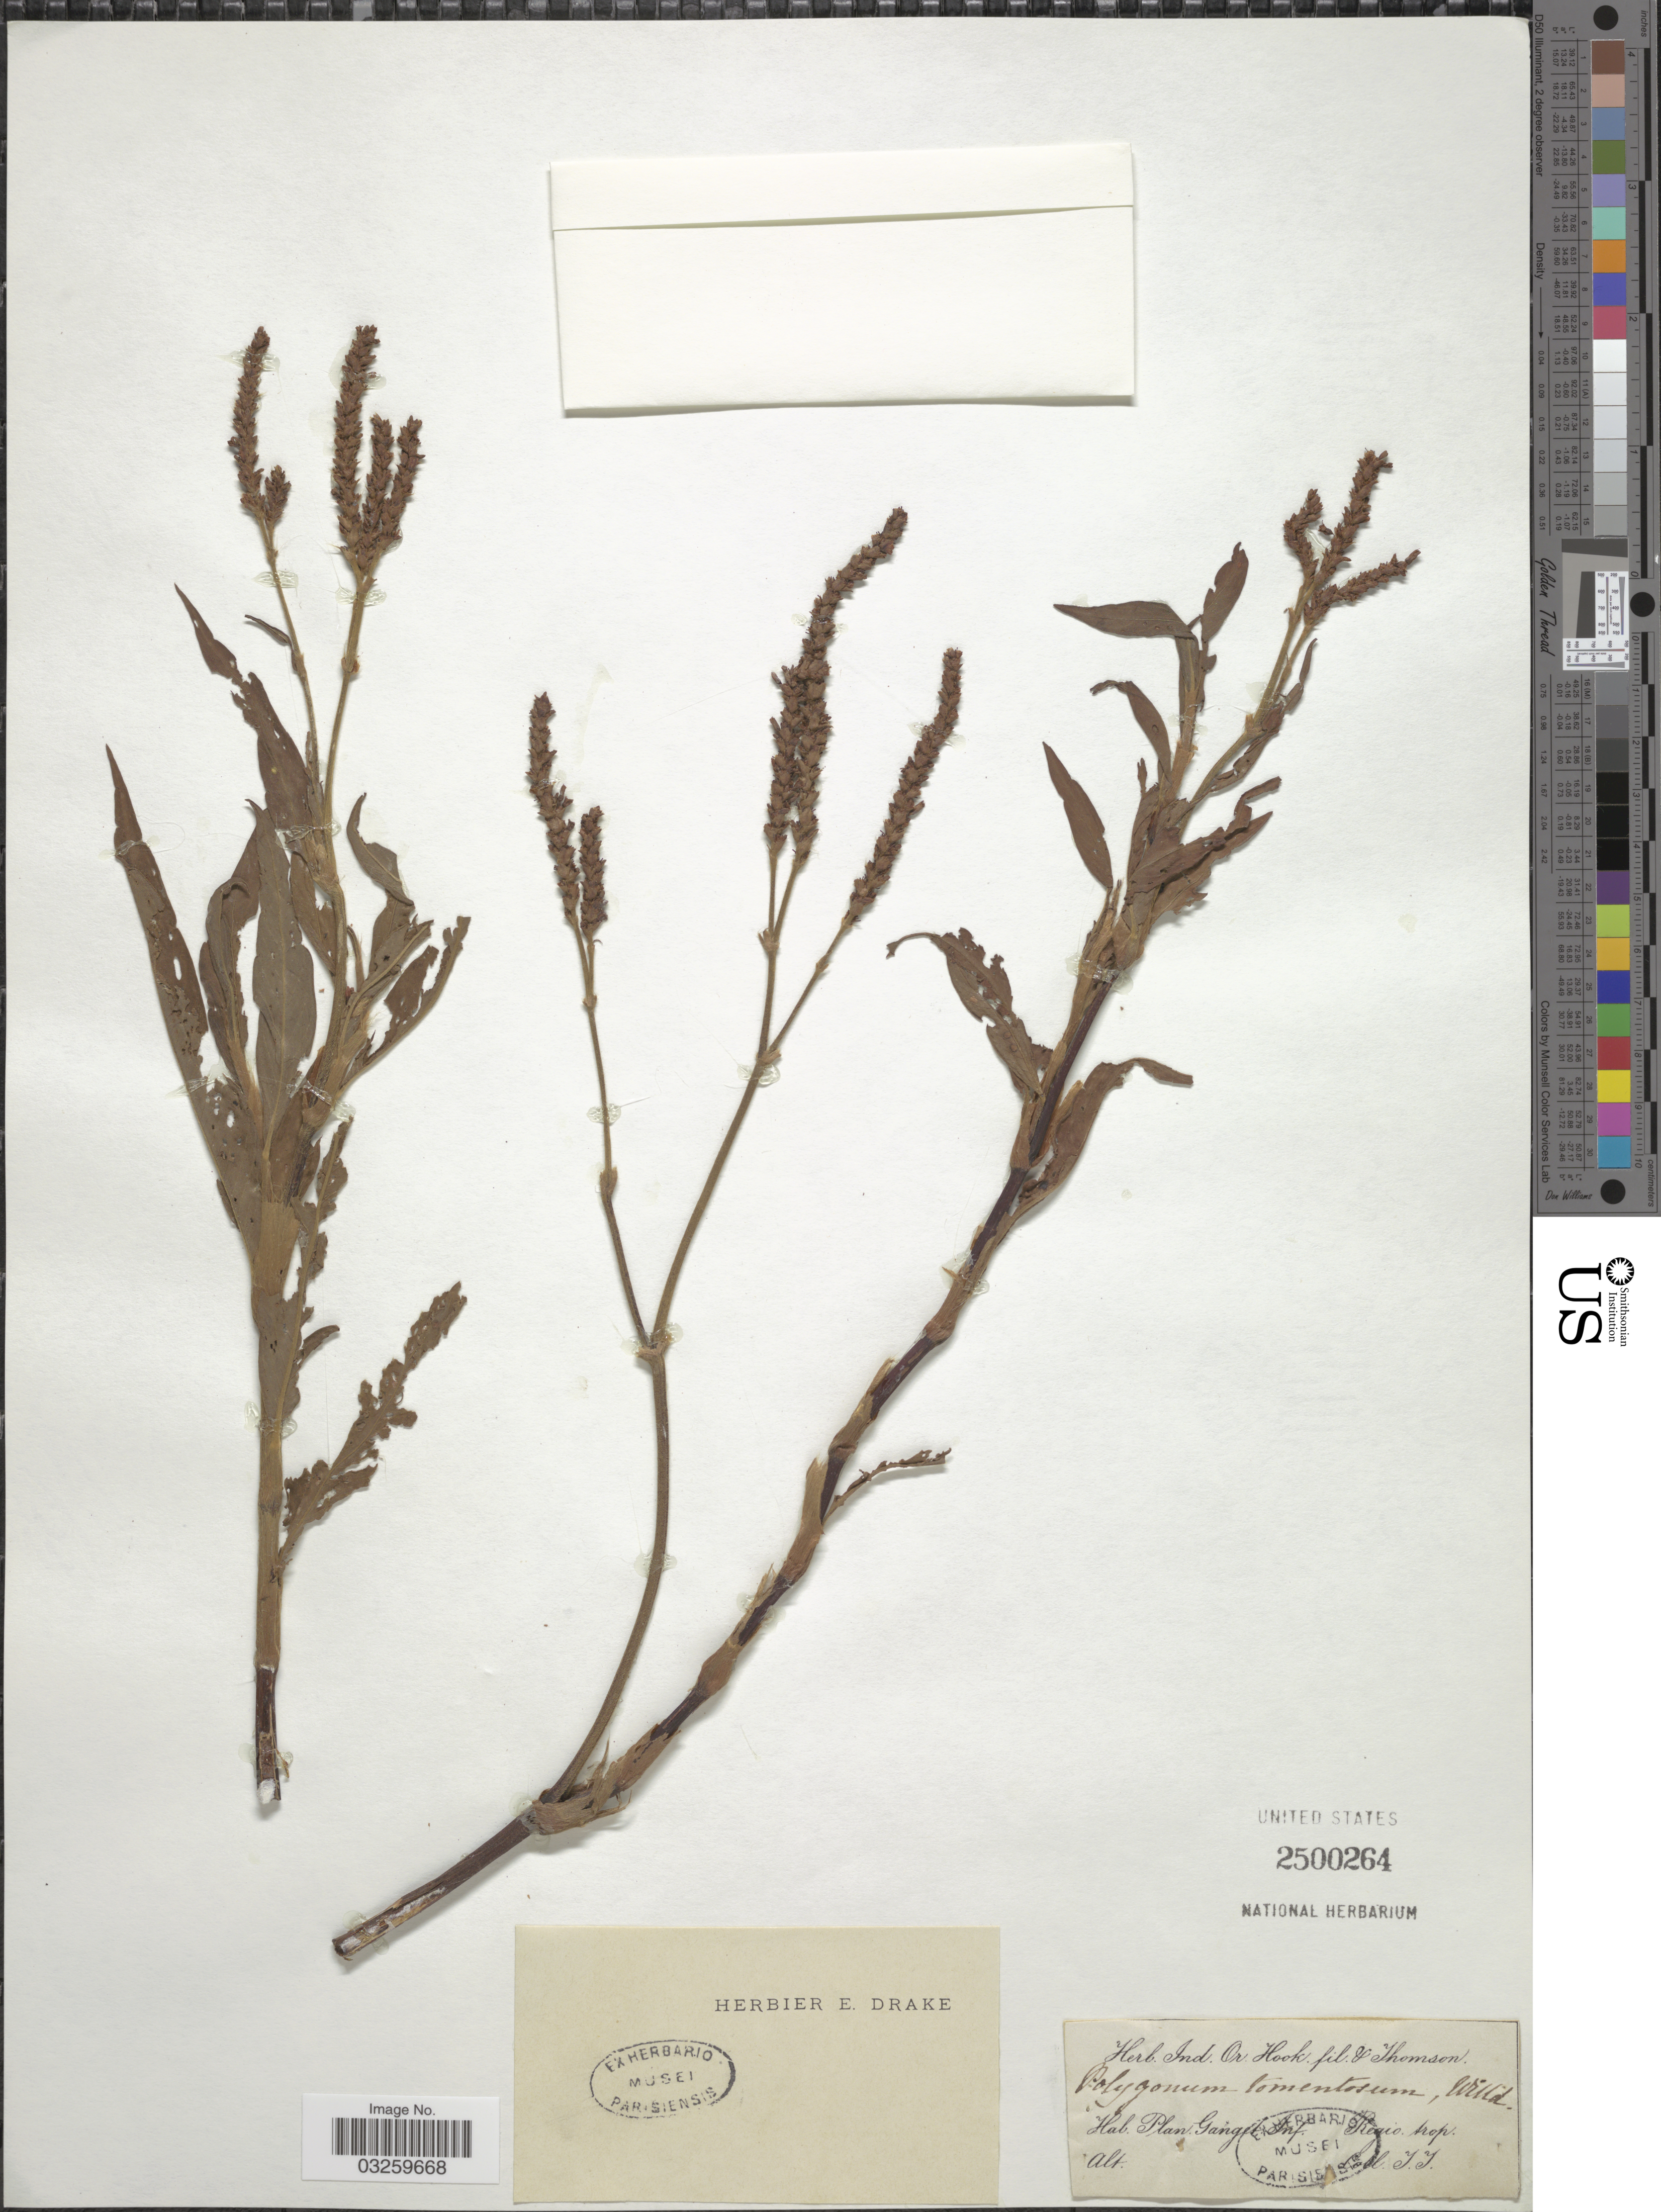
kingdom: Plantae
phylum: Tracheophyta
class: Magnoliopsida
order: Caryophyllales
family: Polygonaceae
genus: Polygonum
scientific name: Polygonum tomentosum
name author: Willd.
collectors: T. Thomson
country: India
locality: Plan. Ganget. Inf. Regio. trop.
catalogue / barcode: US 2500264